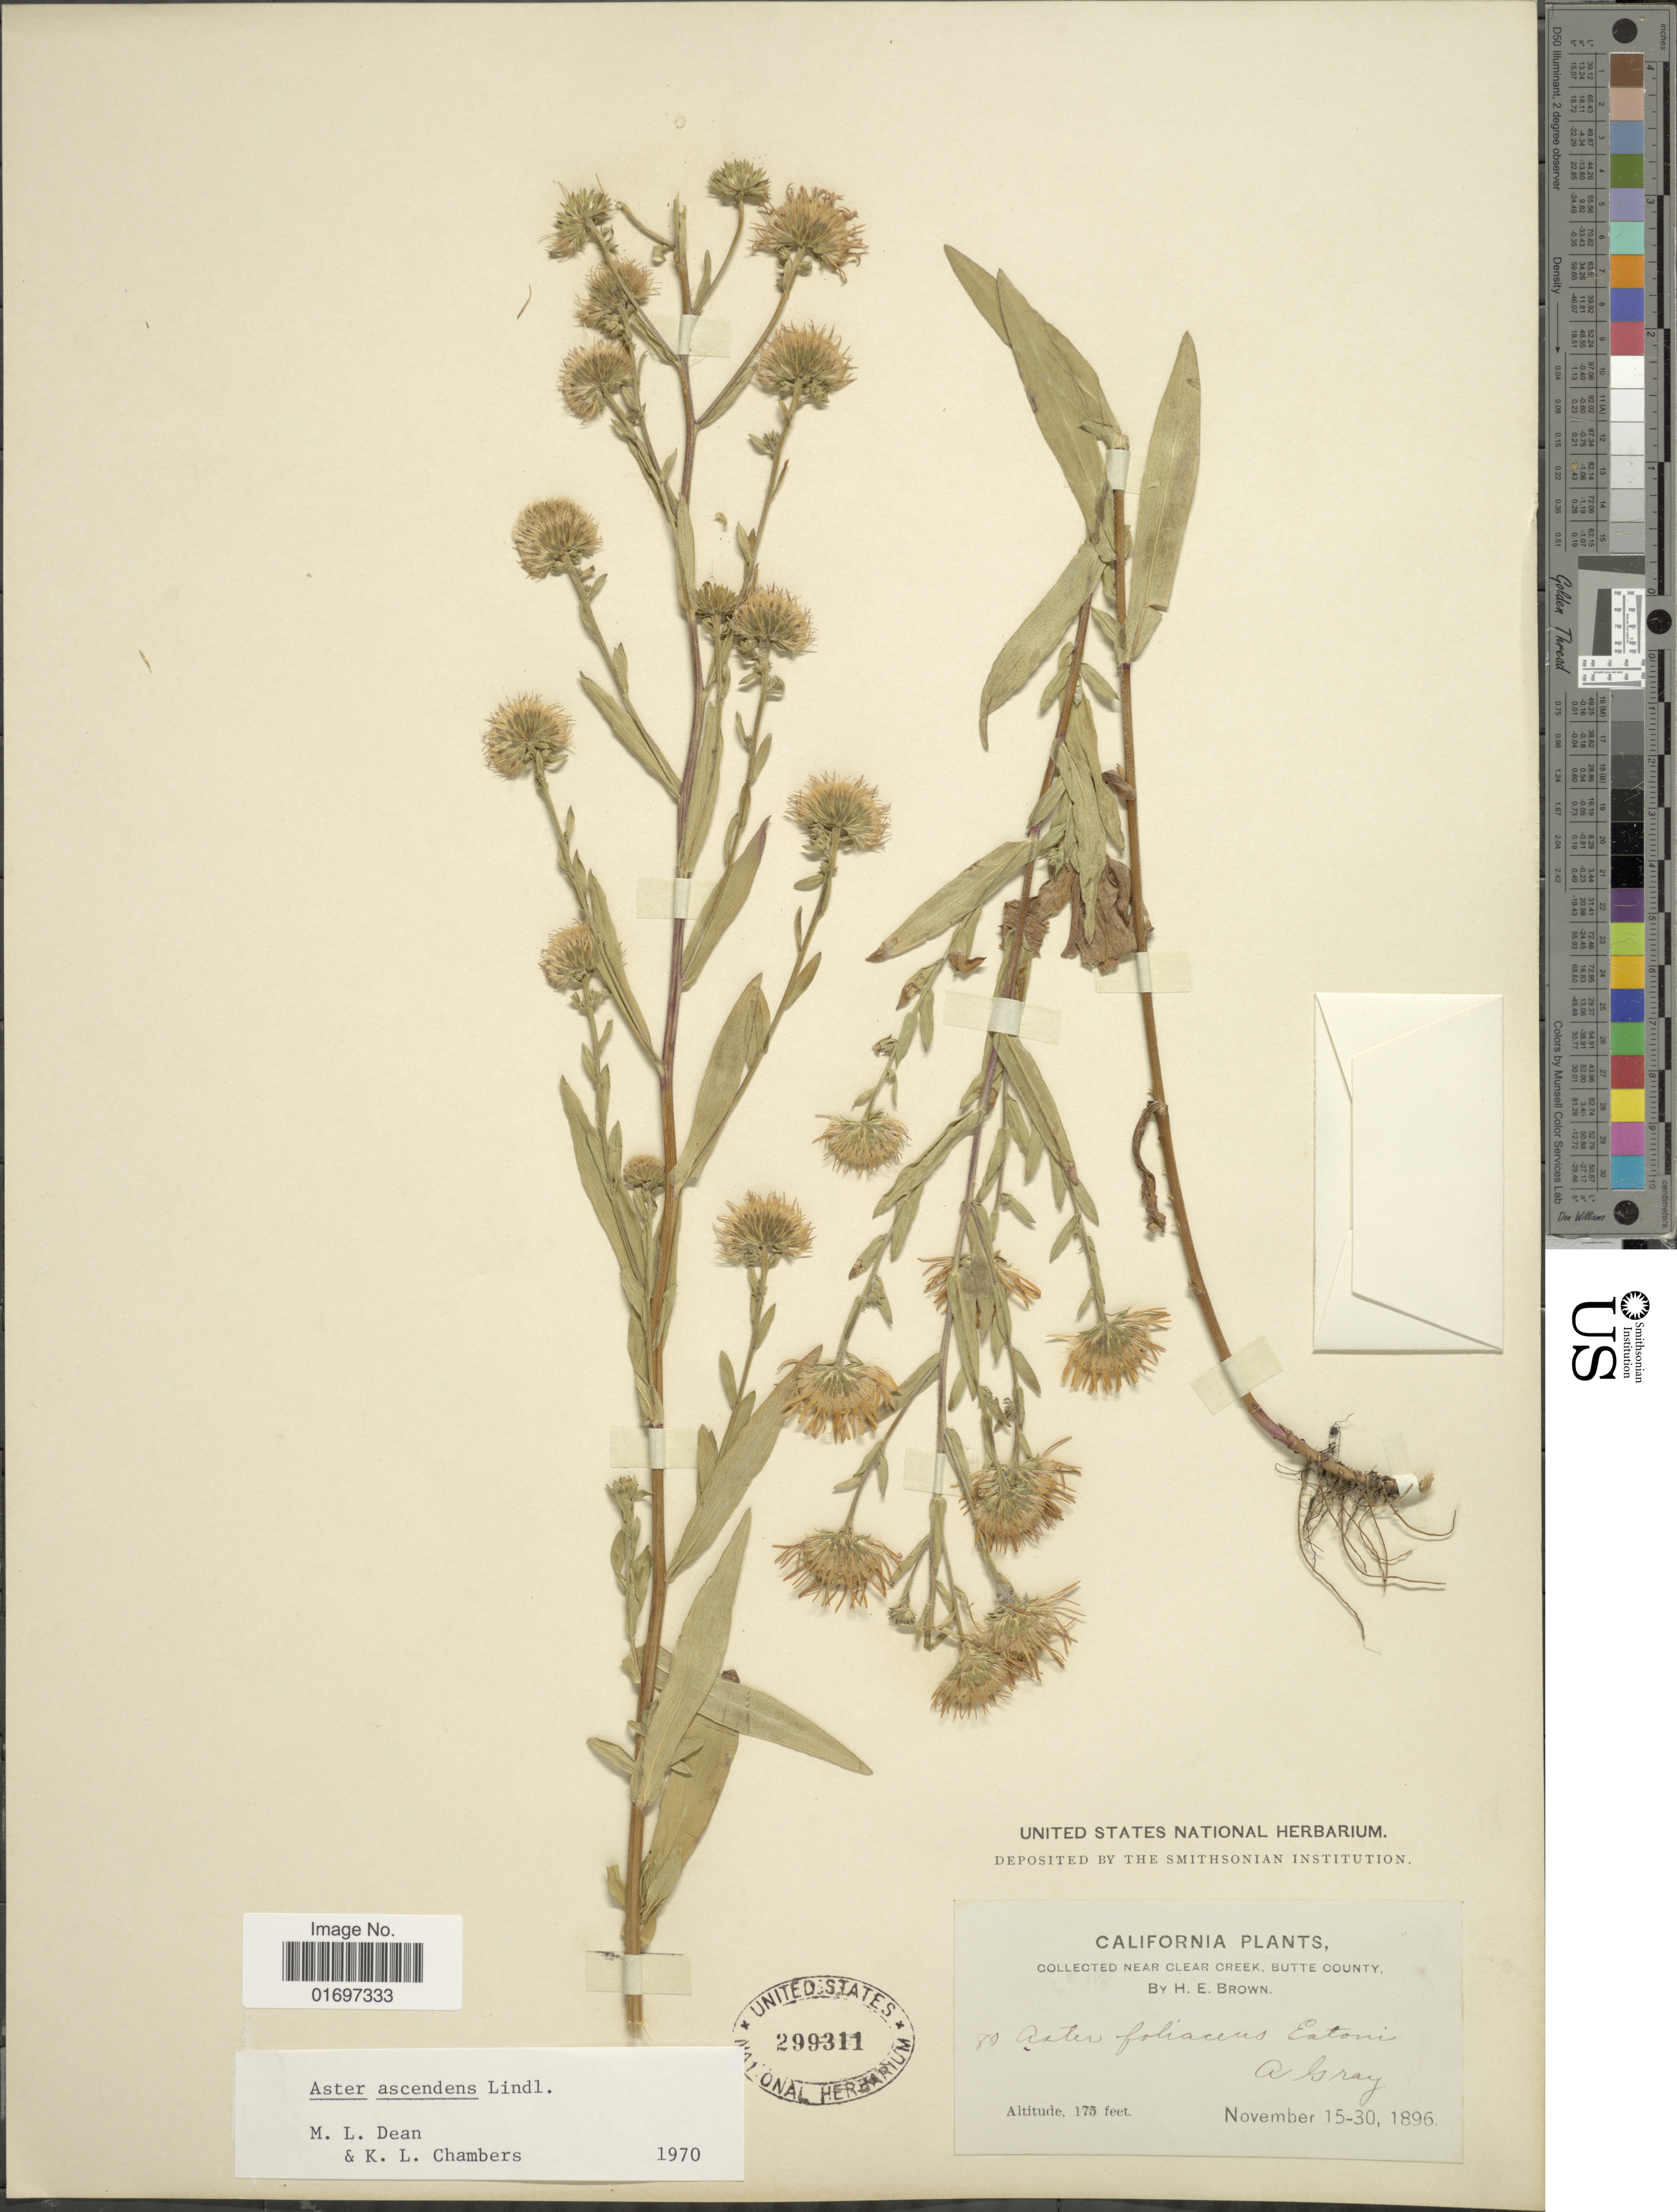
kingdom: Plantae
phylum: Tracheophyta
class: Magnoliopsida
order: Asterales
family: Asteraceae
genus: Symphyotrichum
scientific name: Symphyotrichum ascendens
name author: (Lindl.) G.L. Nesom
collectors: H. E. Brown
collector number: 80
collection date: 1896-11-15/1896-11-30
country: United States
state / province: California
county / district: Butte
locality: California. Near Clear Creek, Butte County.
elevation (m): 53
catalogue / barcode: US 299311